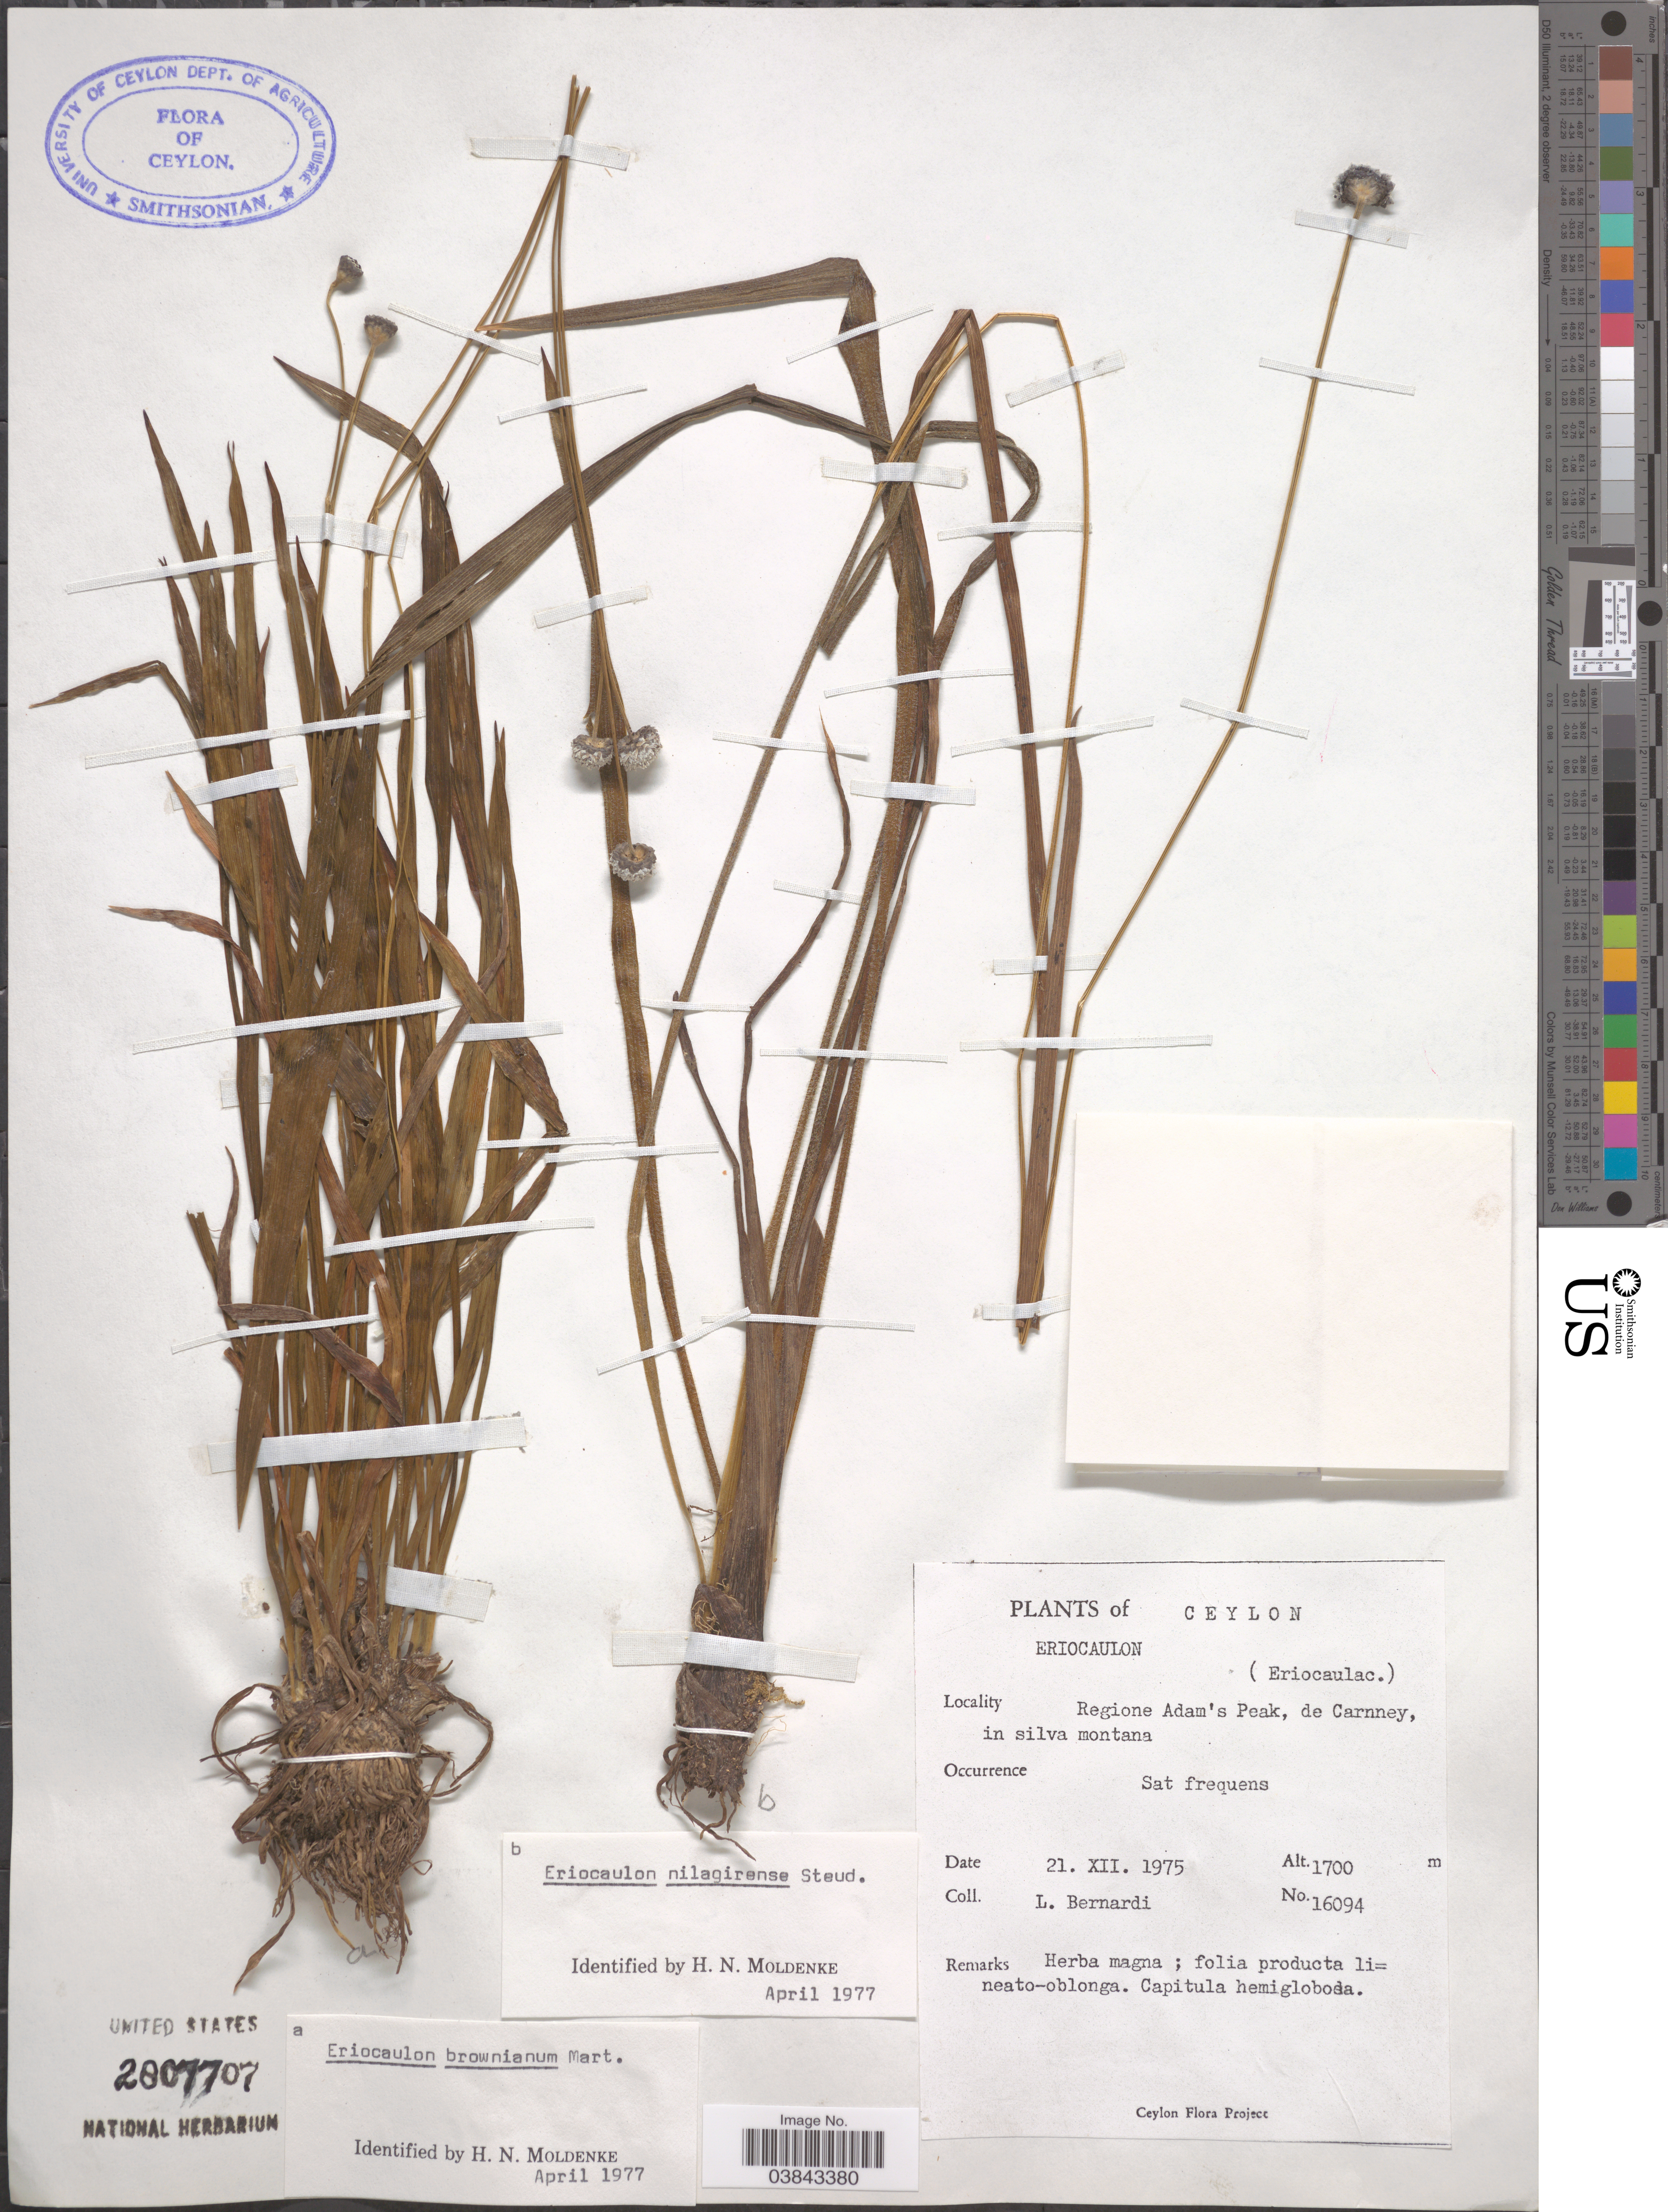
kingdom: Plantae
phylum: Tracheophyta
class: Liliopsida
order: Poales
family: Eriocaulaceae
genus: Eriocaulon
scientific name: Eriocaulon brownianum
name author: Mart.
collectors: L. Bernardi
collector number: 16094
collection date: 1975-12-21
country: Sri Lanka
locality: Ceylon. Regione Adam's Peak, de Carnney, in silva montana.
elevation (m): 1700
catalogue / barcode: US 2807707